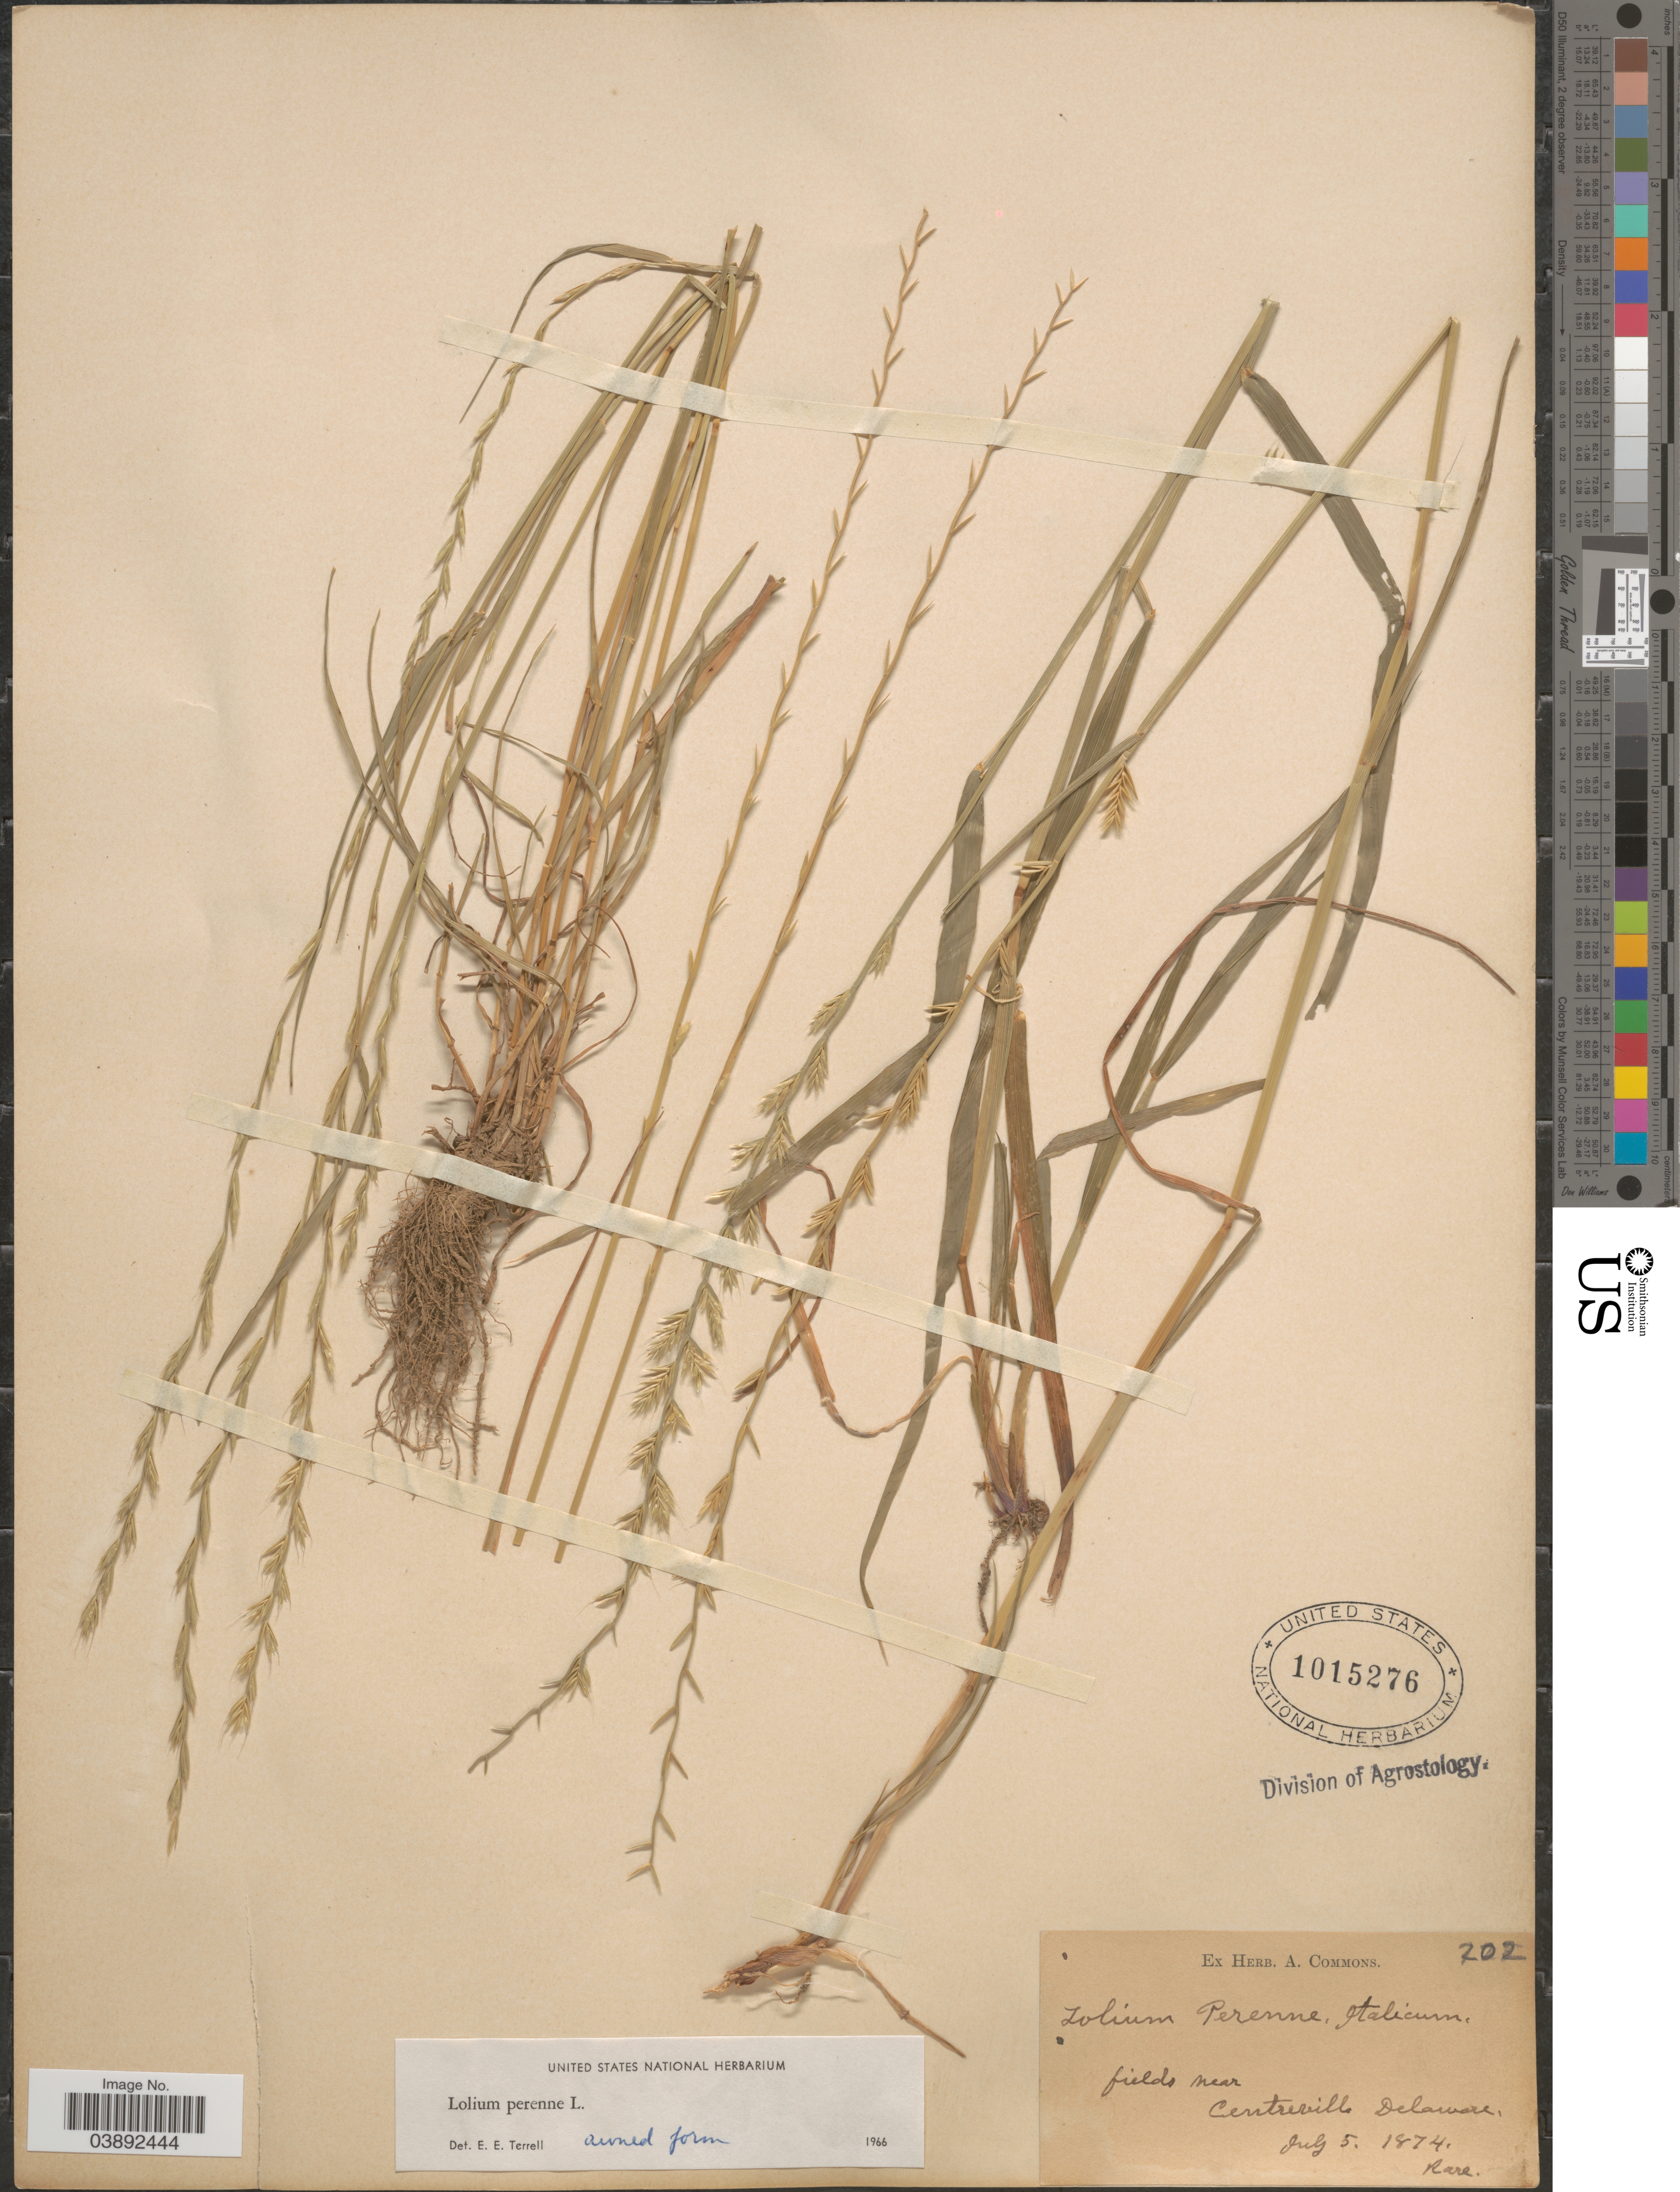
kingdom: Plantae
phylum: Tracheophyta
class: Liliopsida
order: Poales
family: Poaceae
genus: Lolium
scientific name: Lolium perenne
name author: L.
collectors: ex herb. A. Commons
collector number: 202*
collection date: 1874-07-05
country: United States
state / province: Delaware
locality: Fields near Centreville.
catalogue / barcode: US 1015276